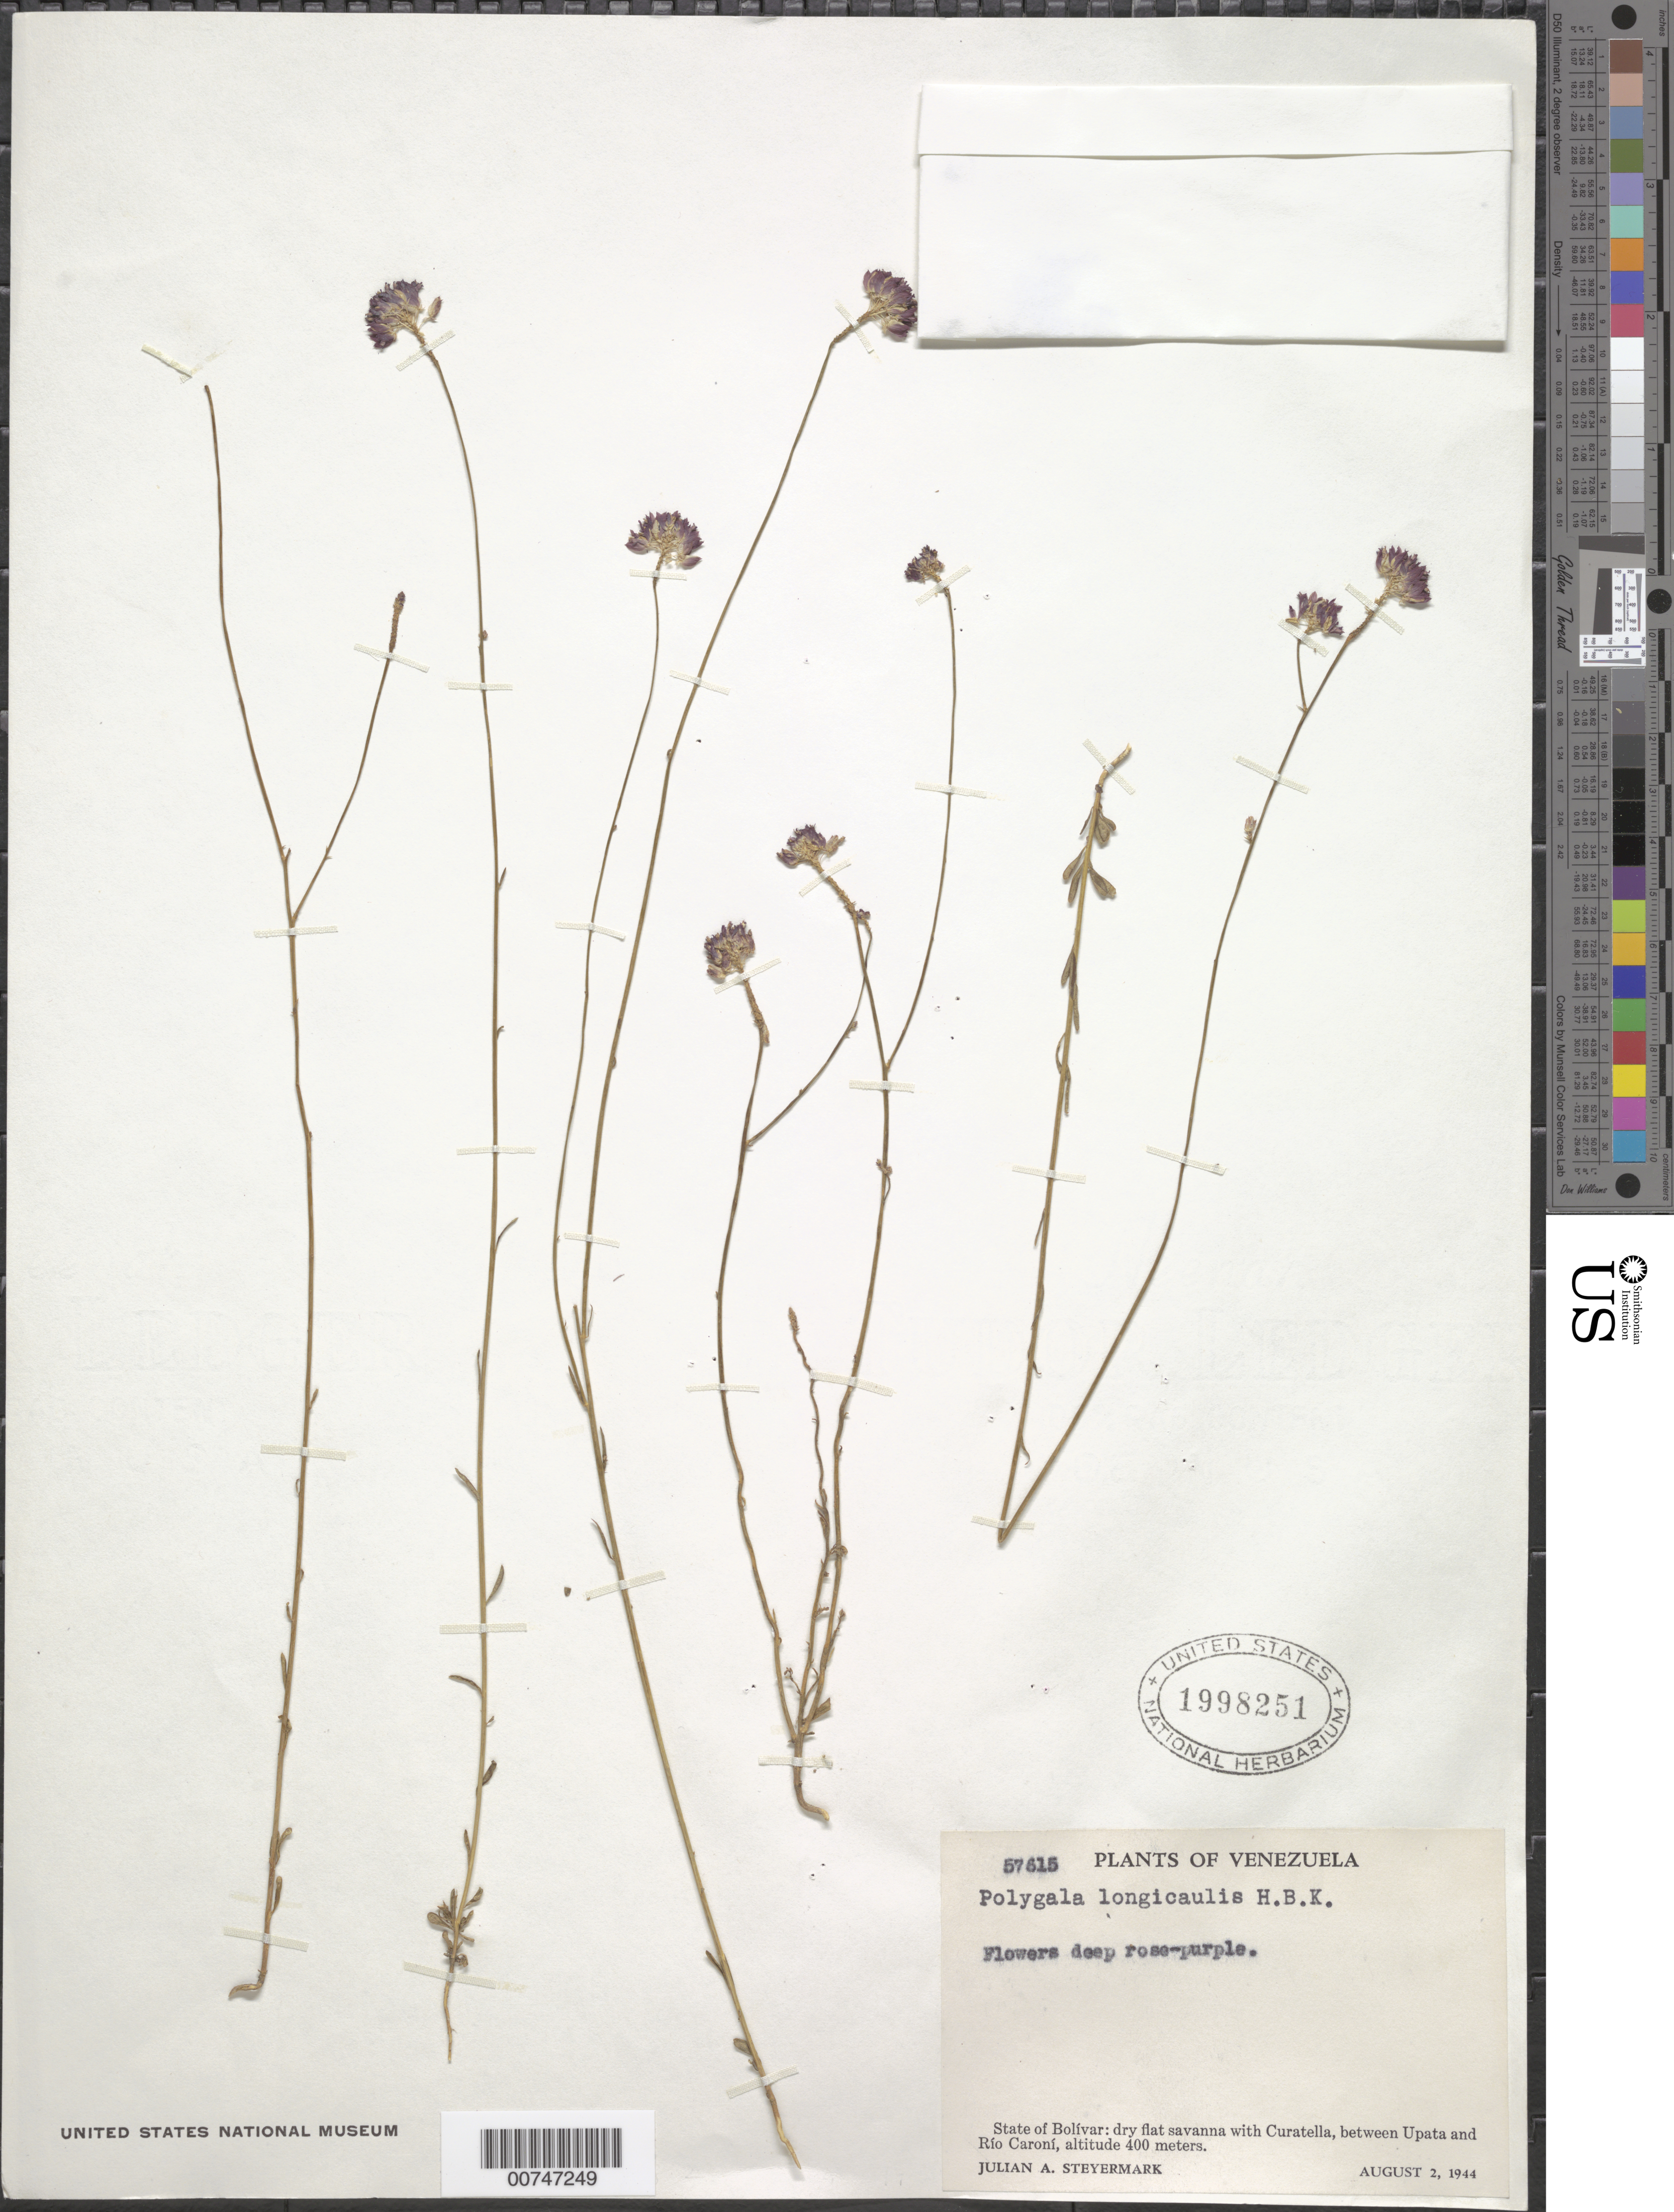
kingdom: Plantae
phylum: Tracheophyta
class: Magnoliopsida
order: Fabales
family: Polygalaceae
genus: Polygala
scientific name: Polygala longicaulis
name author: Kunth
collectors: J. Steyermark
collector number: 57615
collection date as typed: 2-Aug-44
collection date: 1944-08-02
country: Venezuela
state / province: Bolívar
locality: Upata to Río Caroní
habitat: Dry flat savanna with Curatella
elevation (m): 400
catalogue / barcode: US 1998251